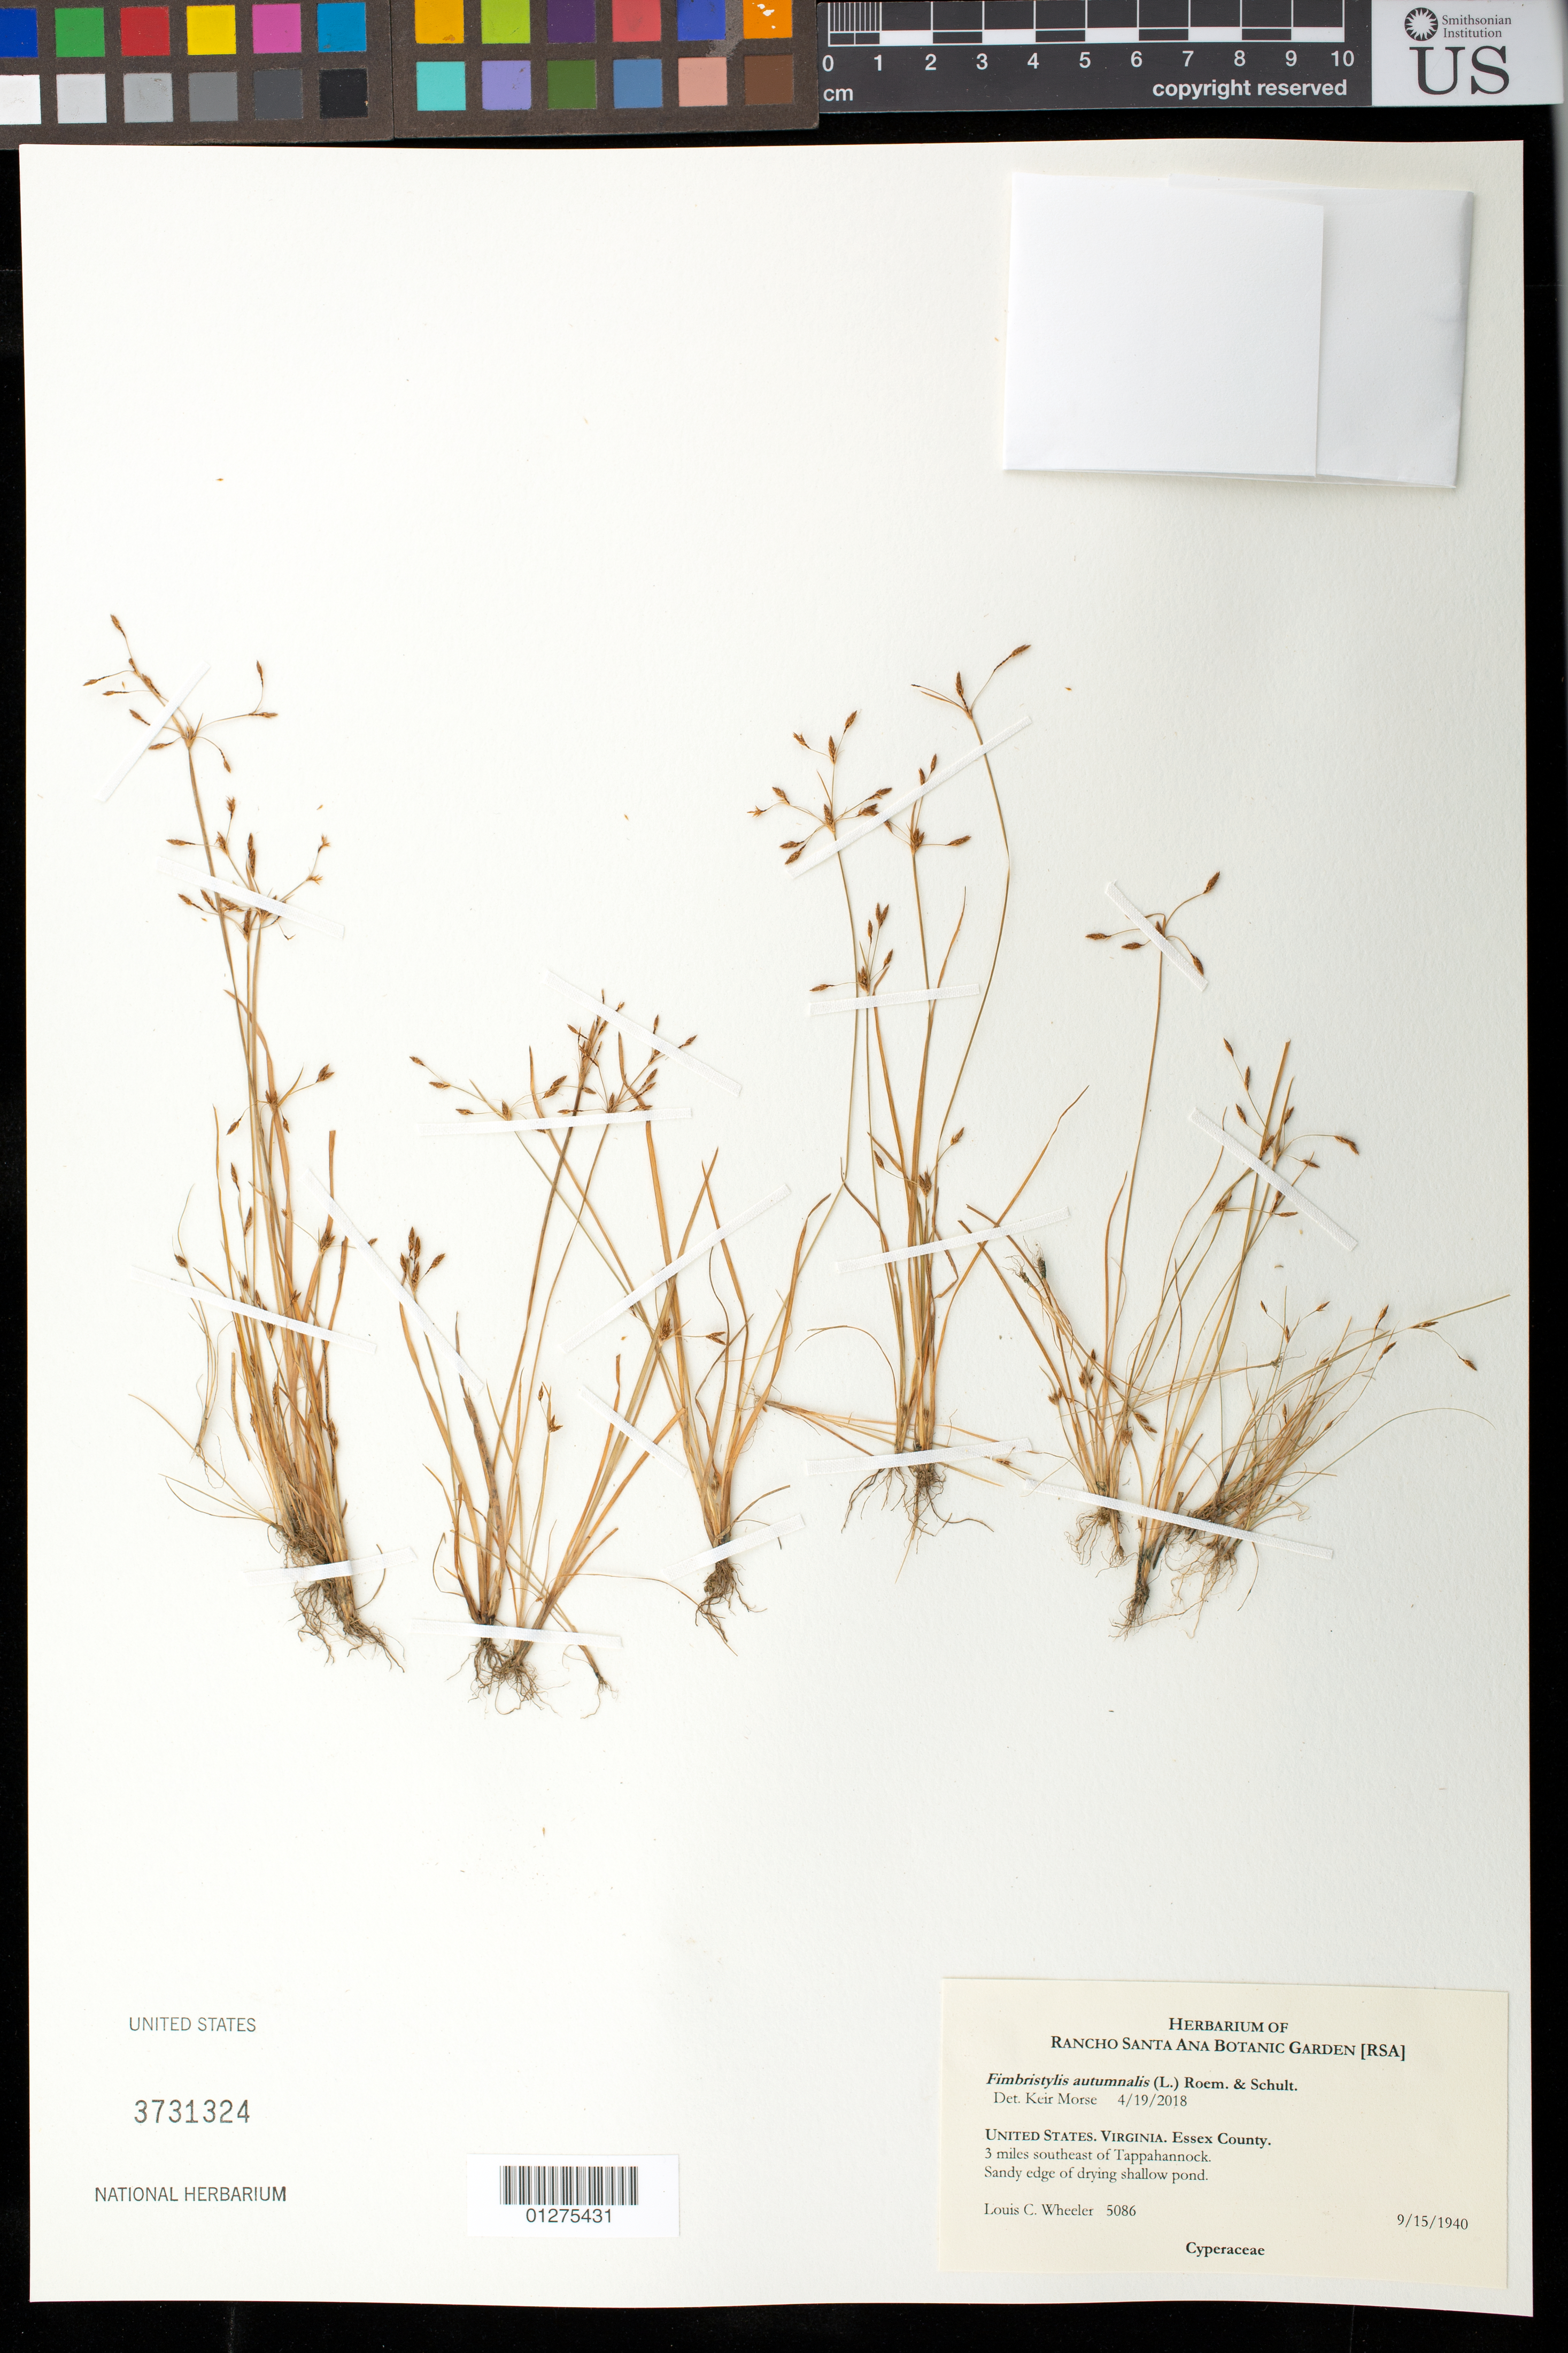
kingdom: Plantae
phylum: Tracheophyta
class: Liliopsida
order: Poales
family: Cyperaceae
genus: Fimbristylis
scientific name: Fimbristylis autumnalis (L.) Roem. & Schult.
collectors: L. C. Wheeler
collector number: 5086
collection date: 1940-09-15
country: United States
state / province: Virginia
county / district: Essex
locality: Essex County. 3 miles southeast of Tappahannock. Drying shallow pond.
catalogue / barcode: US 3731324